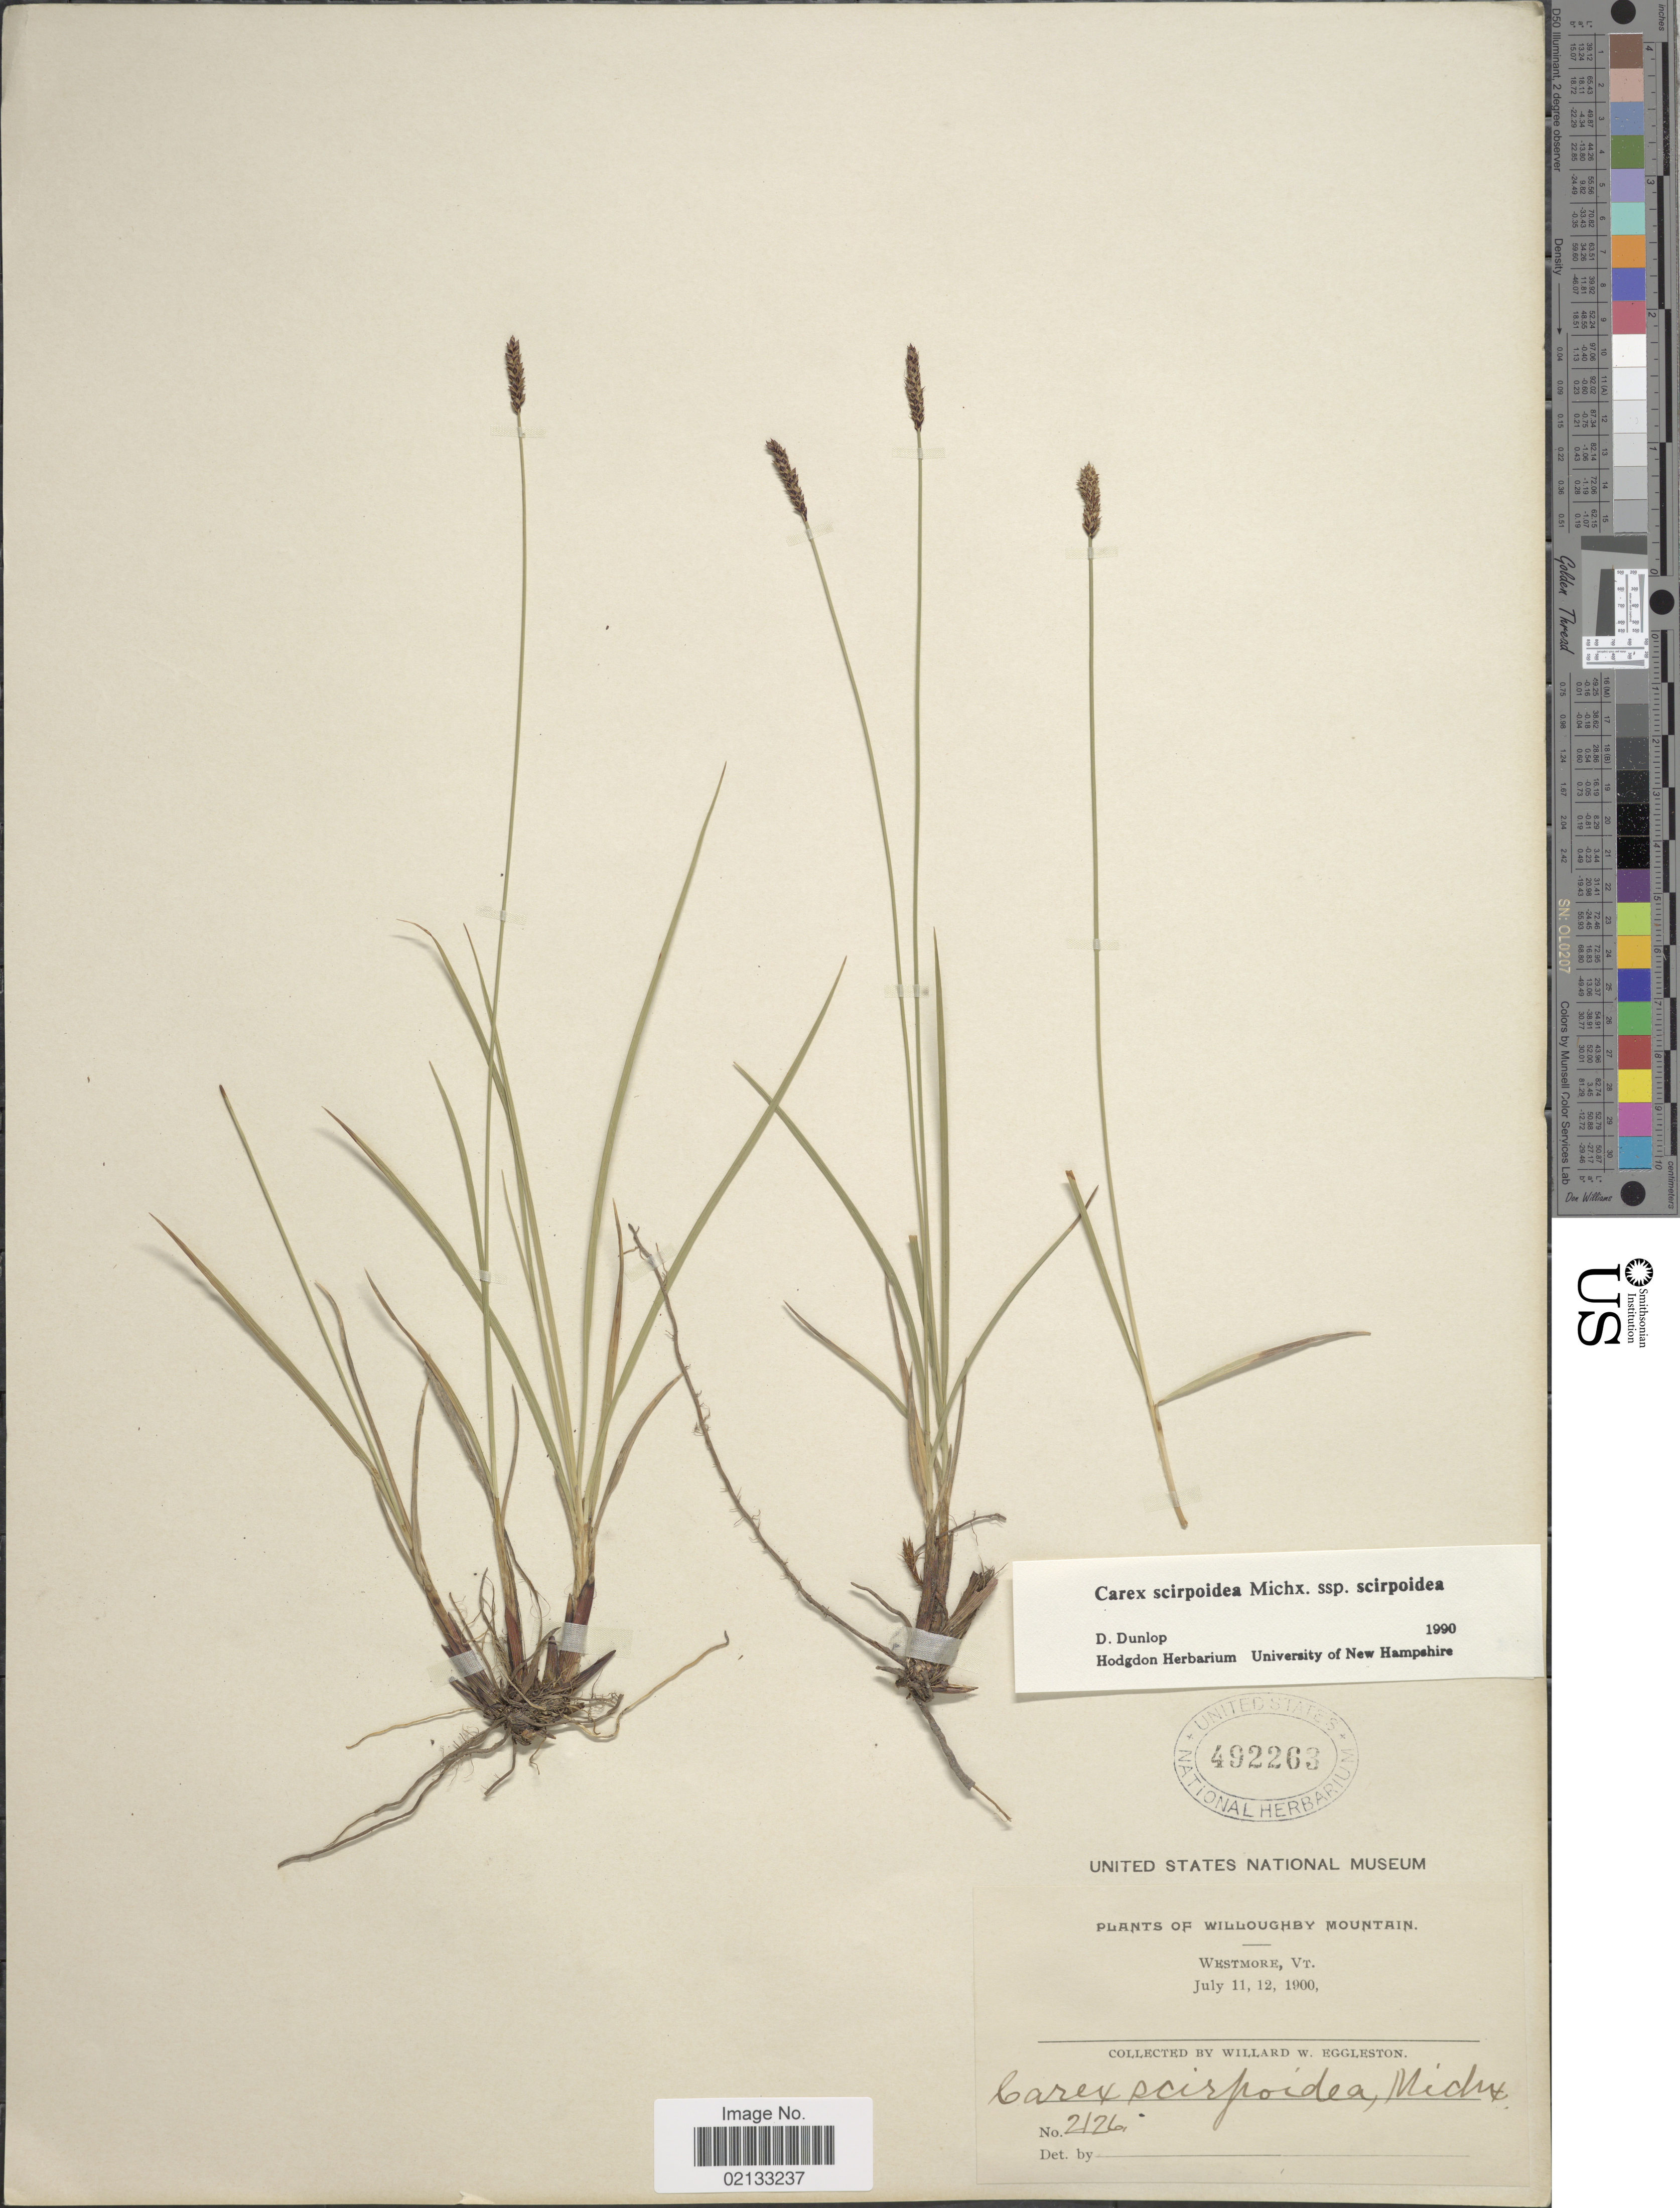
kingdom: Plantae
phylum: Tracheophyta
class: Liliopsida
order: Poales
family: Cyperaceae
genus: Carex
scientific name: Carex scirpoidea subsp. scirpoidea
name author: Michx.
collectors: W. W. Eggleston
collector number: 2126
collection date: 1900-07-11/1900-07-12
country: United States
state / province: Vermont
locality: Willoughby Mountain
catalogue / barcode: US 492263